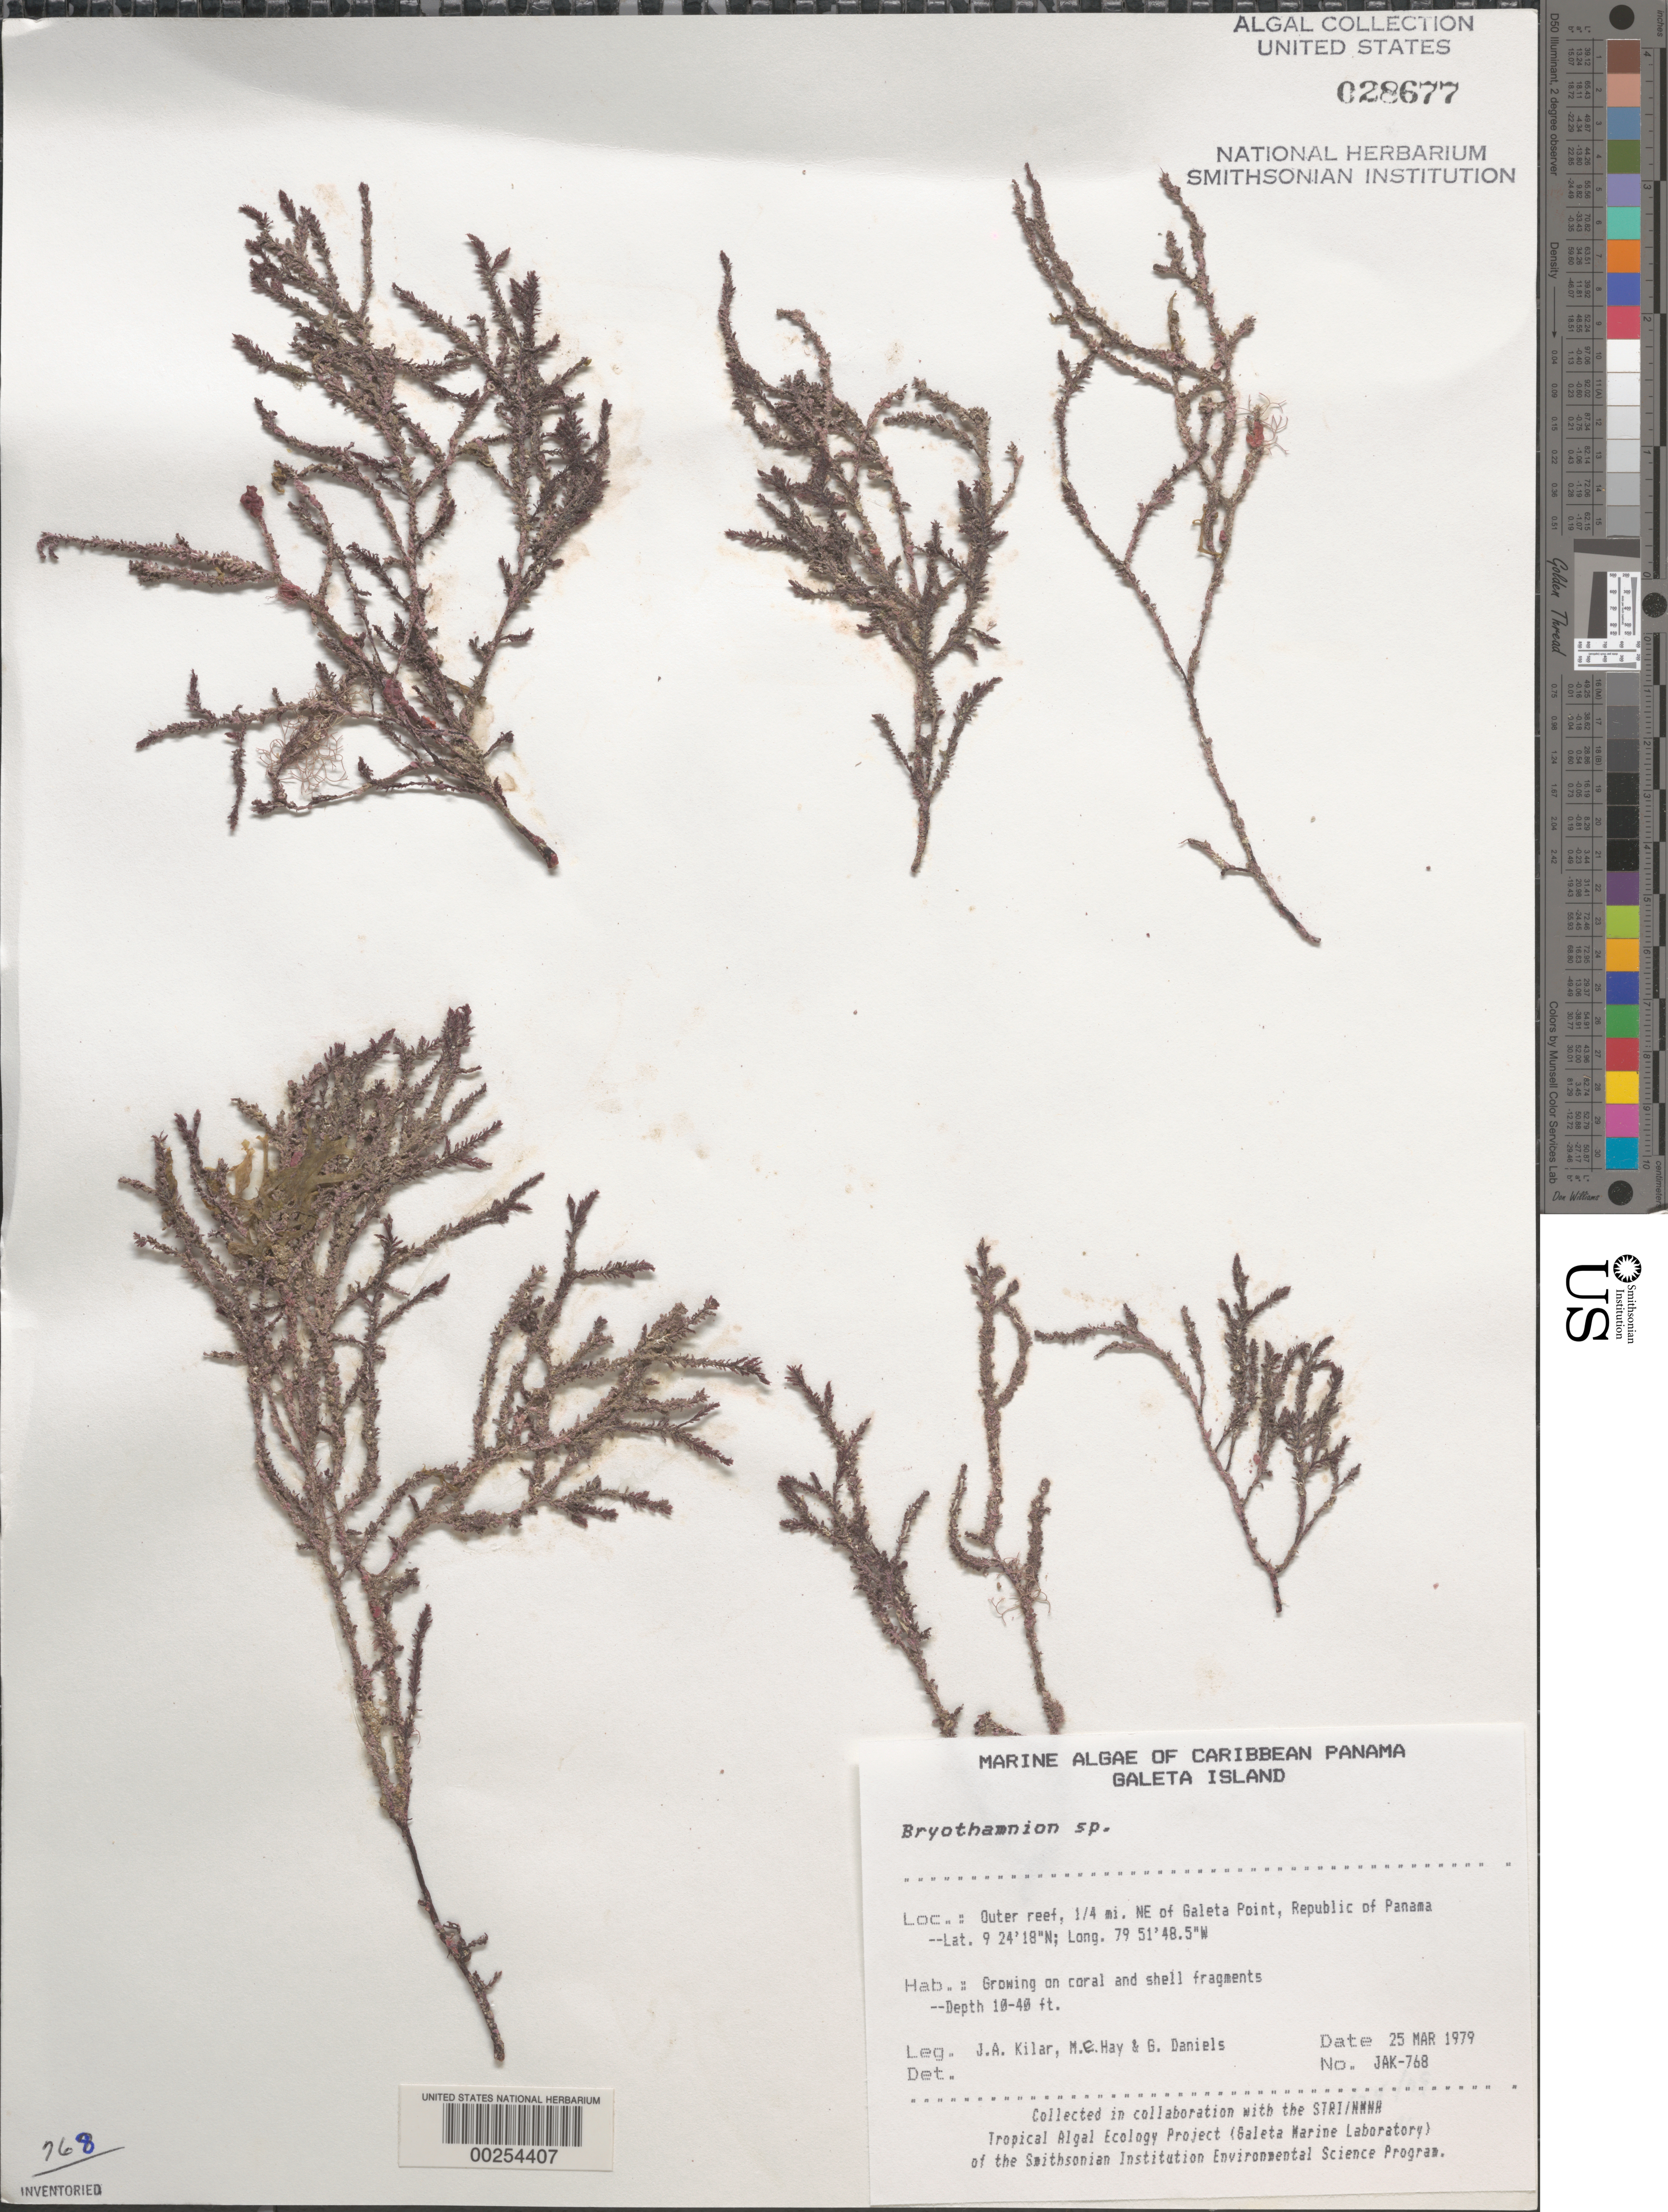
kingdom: Plantae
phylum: Rhodophyta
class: Florideophyceae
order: Ceramiales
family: Rhodomelaceae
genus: Bryothamnion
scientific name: Bryothamnion sp.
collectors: J. A. Kilar, M. E. Hay & G. S. Daniels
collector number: JAK-768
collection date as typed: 25 Mar 1979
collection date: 1979-03-25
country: Panama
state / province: Colón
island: Galeta Island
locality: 0.25 mile northeast of Galeta Point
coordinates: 9 24'18"N, 79 51'48.5"W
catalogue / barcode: US 28677